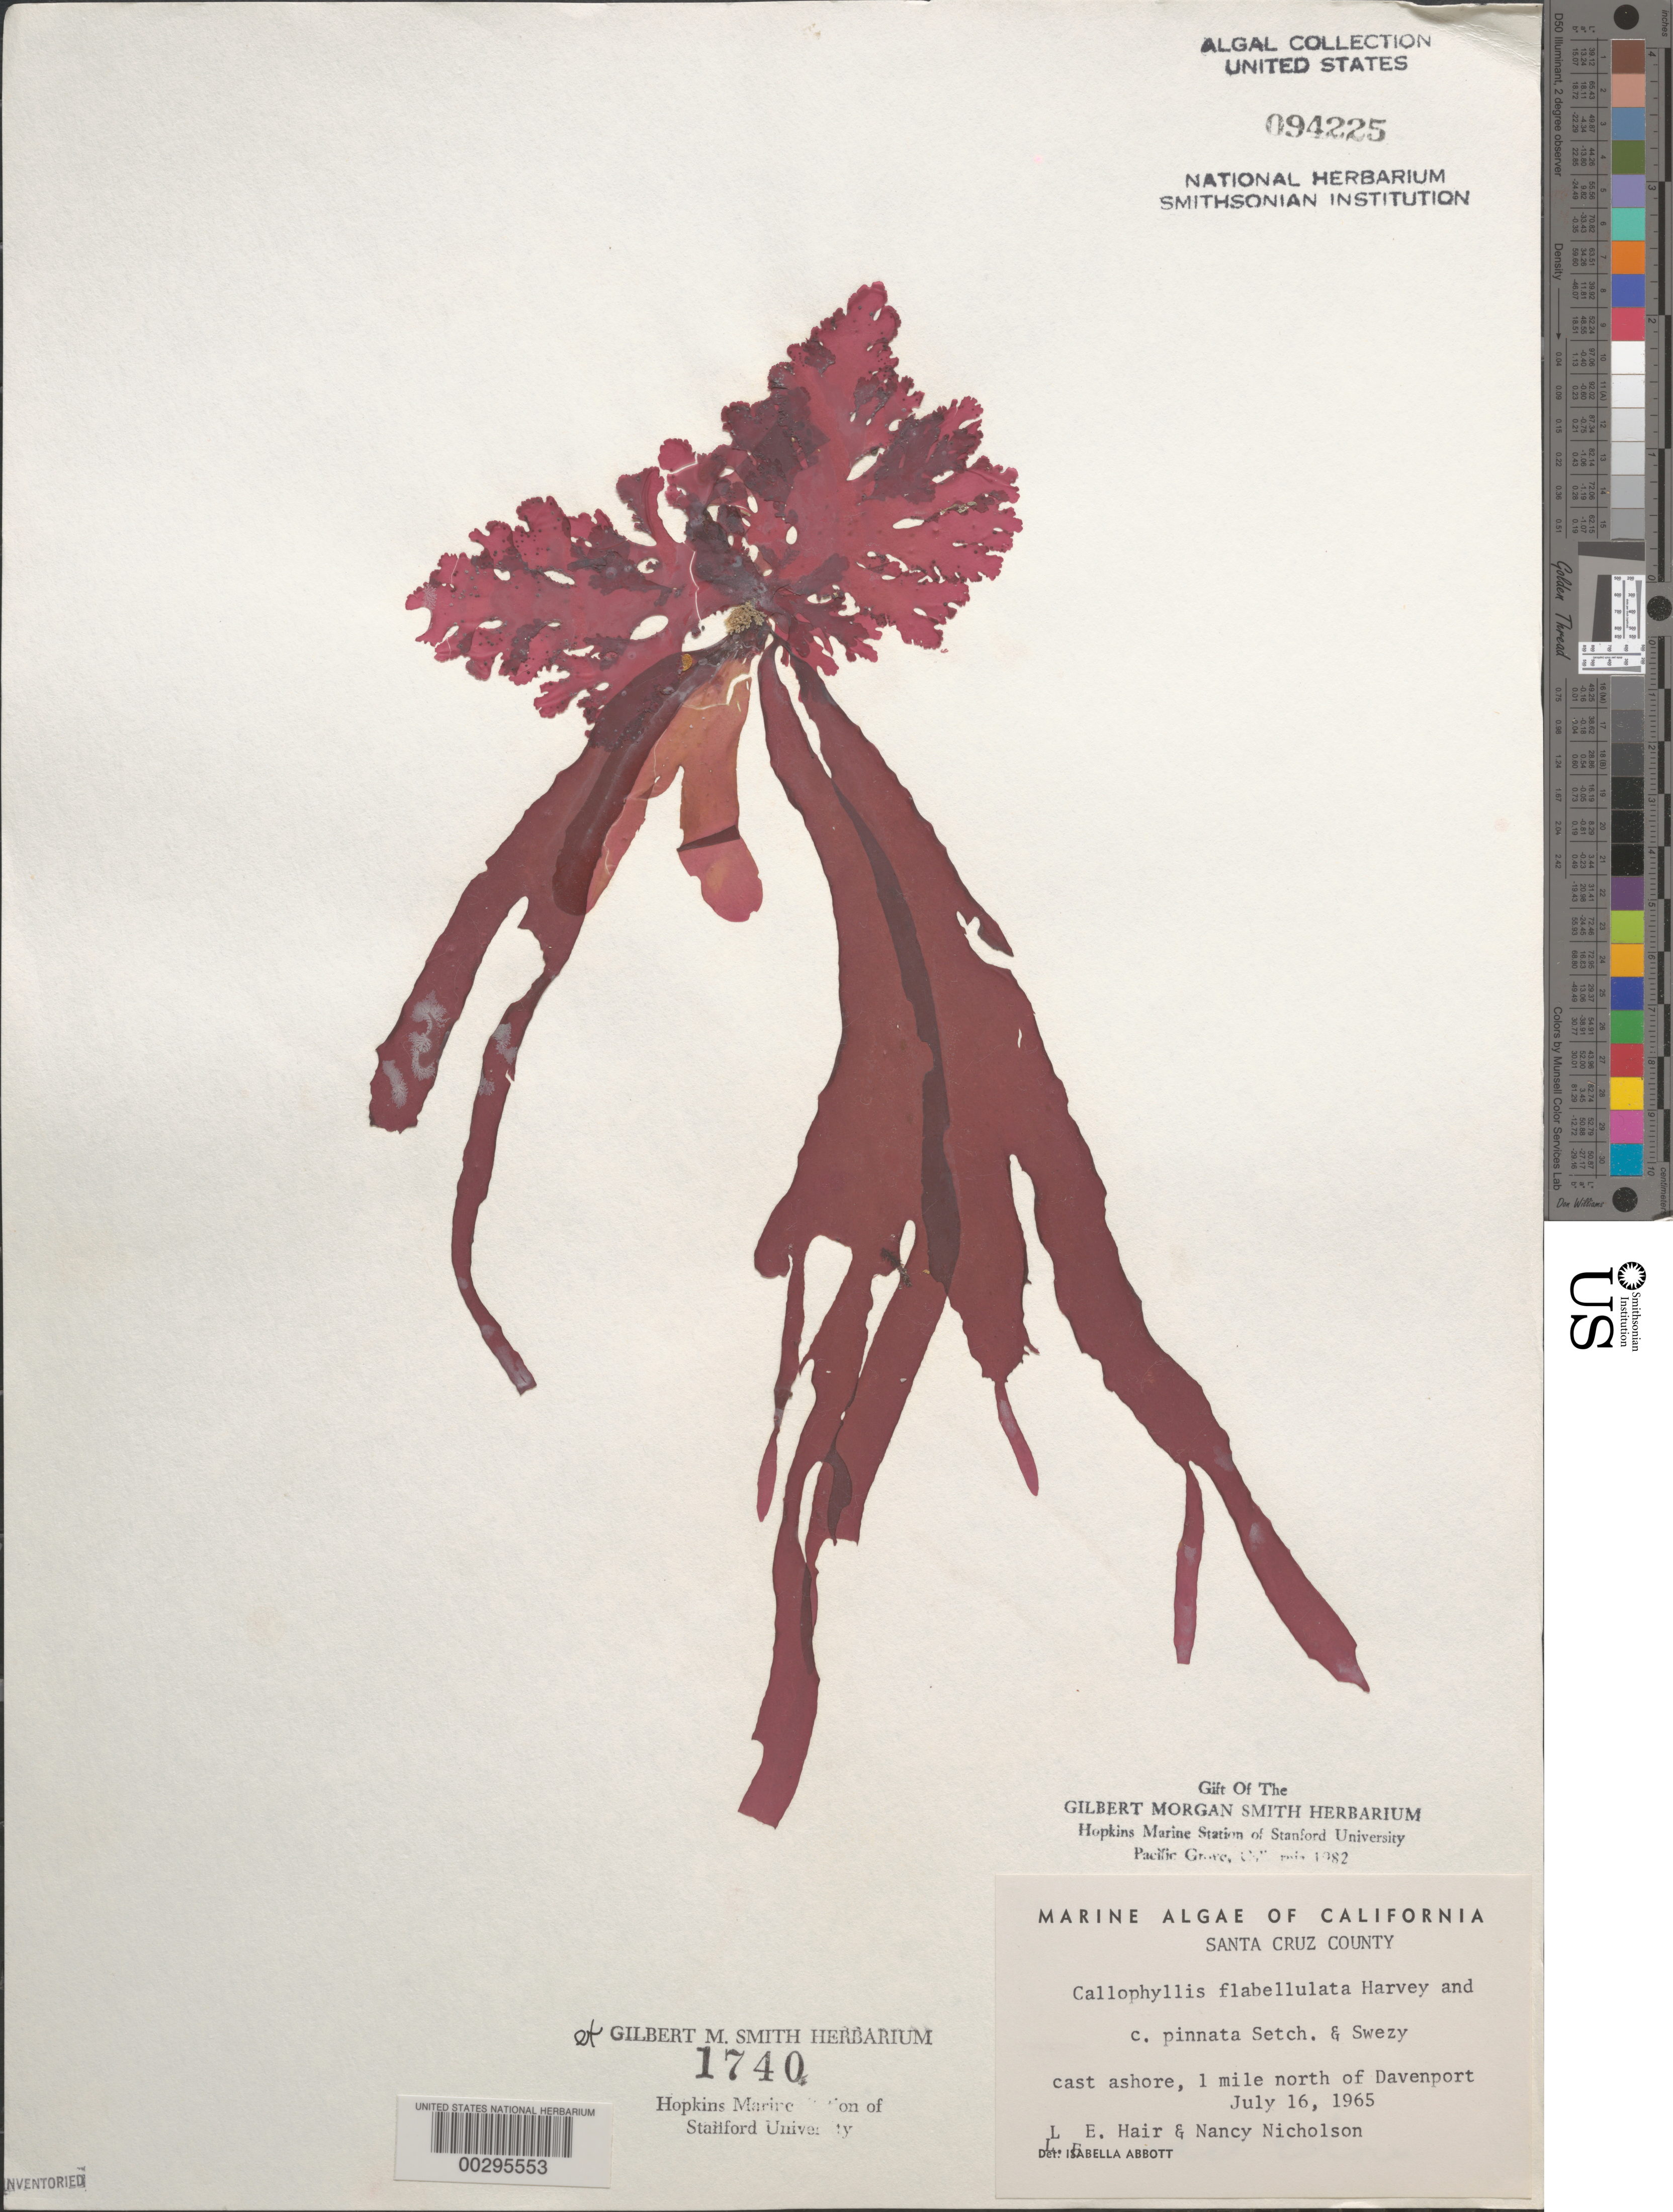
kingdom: Plantae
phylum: Rhodophyta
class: Florideophyceae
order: Gigartinales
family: Kallymeniaceae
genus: Callophyllis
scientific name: Callophyllis flabellulata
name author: Harv.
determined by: Abbott, Isabella A.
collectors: L. Hair & N. Nicholson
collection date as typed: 16 Jul 1965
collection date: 1965-07-16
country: United States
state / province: California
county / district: Santa Cruz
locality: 1 mile north of Davenport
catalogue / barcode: US 94225